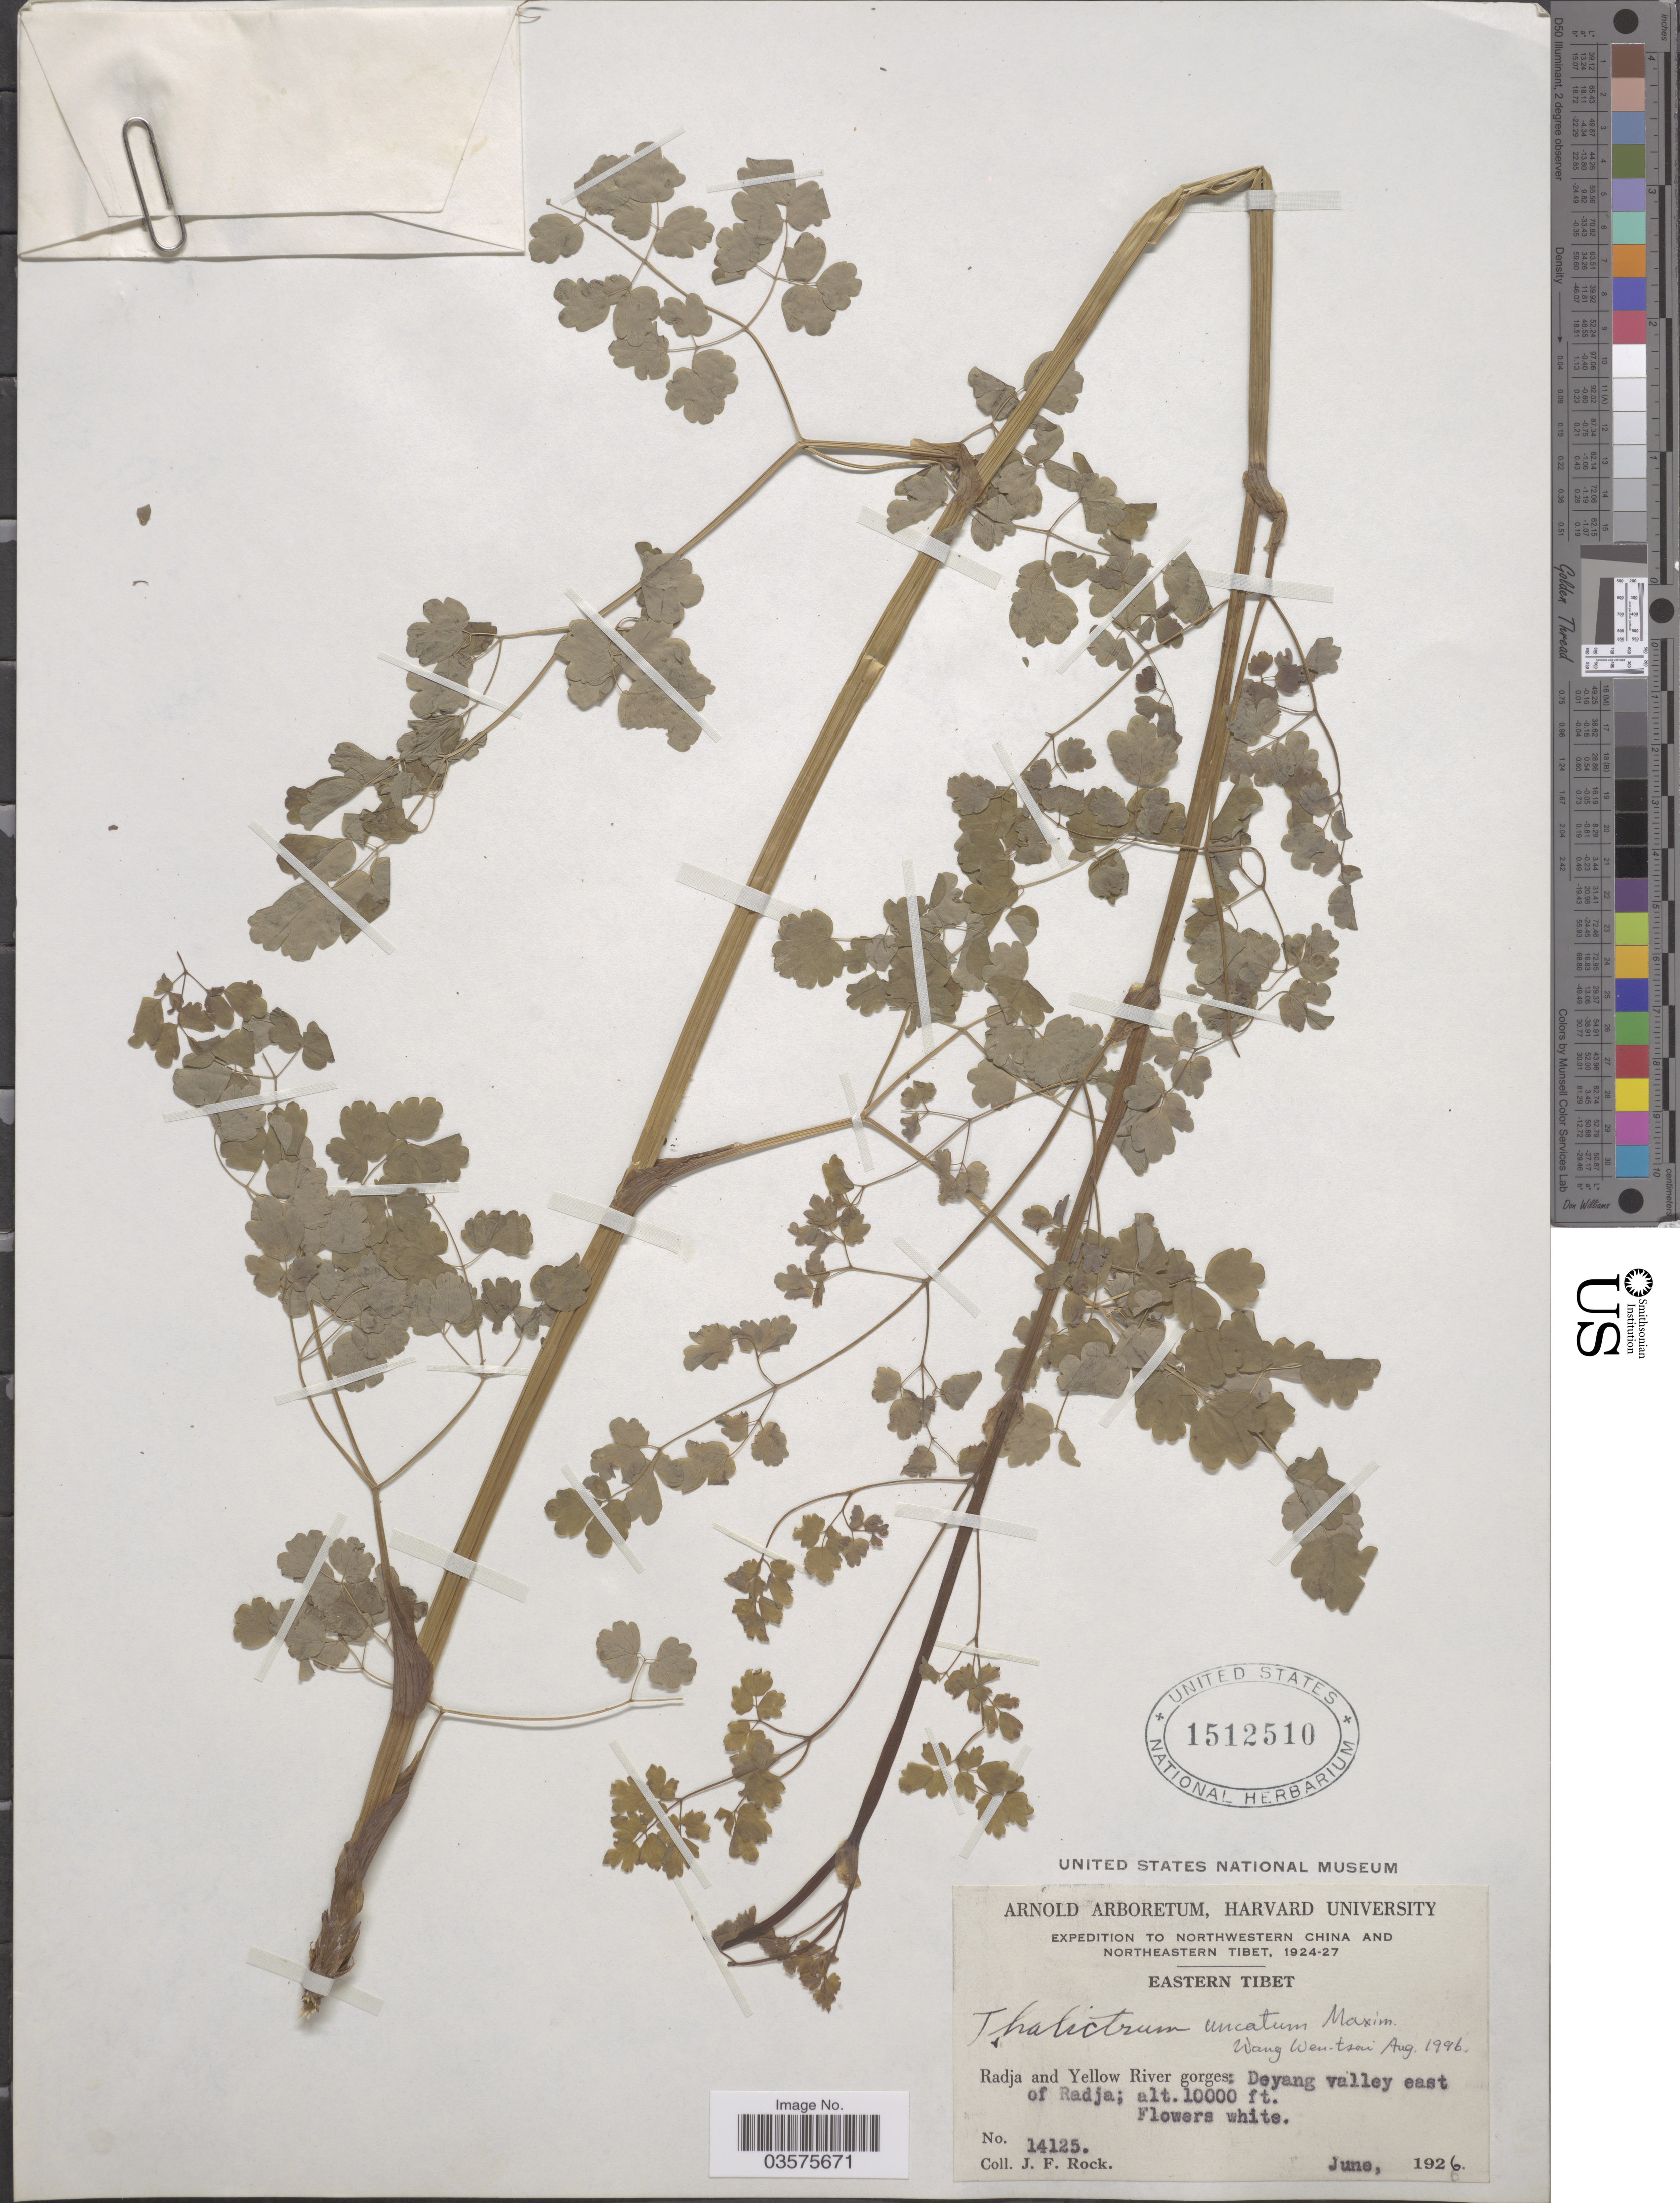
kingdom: Plantae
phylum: Tracheophyta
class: Magnoliopsida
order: Ranunculales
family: Ranunculaceae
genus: Thalictrum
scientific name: Thalictrum uncatum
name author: Maxim.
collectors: J. Rock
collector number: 14125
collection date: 1926-06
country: China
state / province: Xizang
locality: Northwestern China and Northeastern Tibet. Radja and Yellow River gorges: Deyang valley east of Radja.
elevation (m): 3048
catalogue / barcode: US 1512510